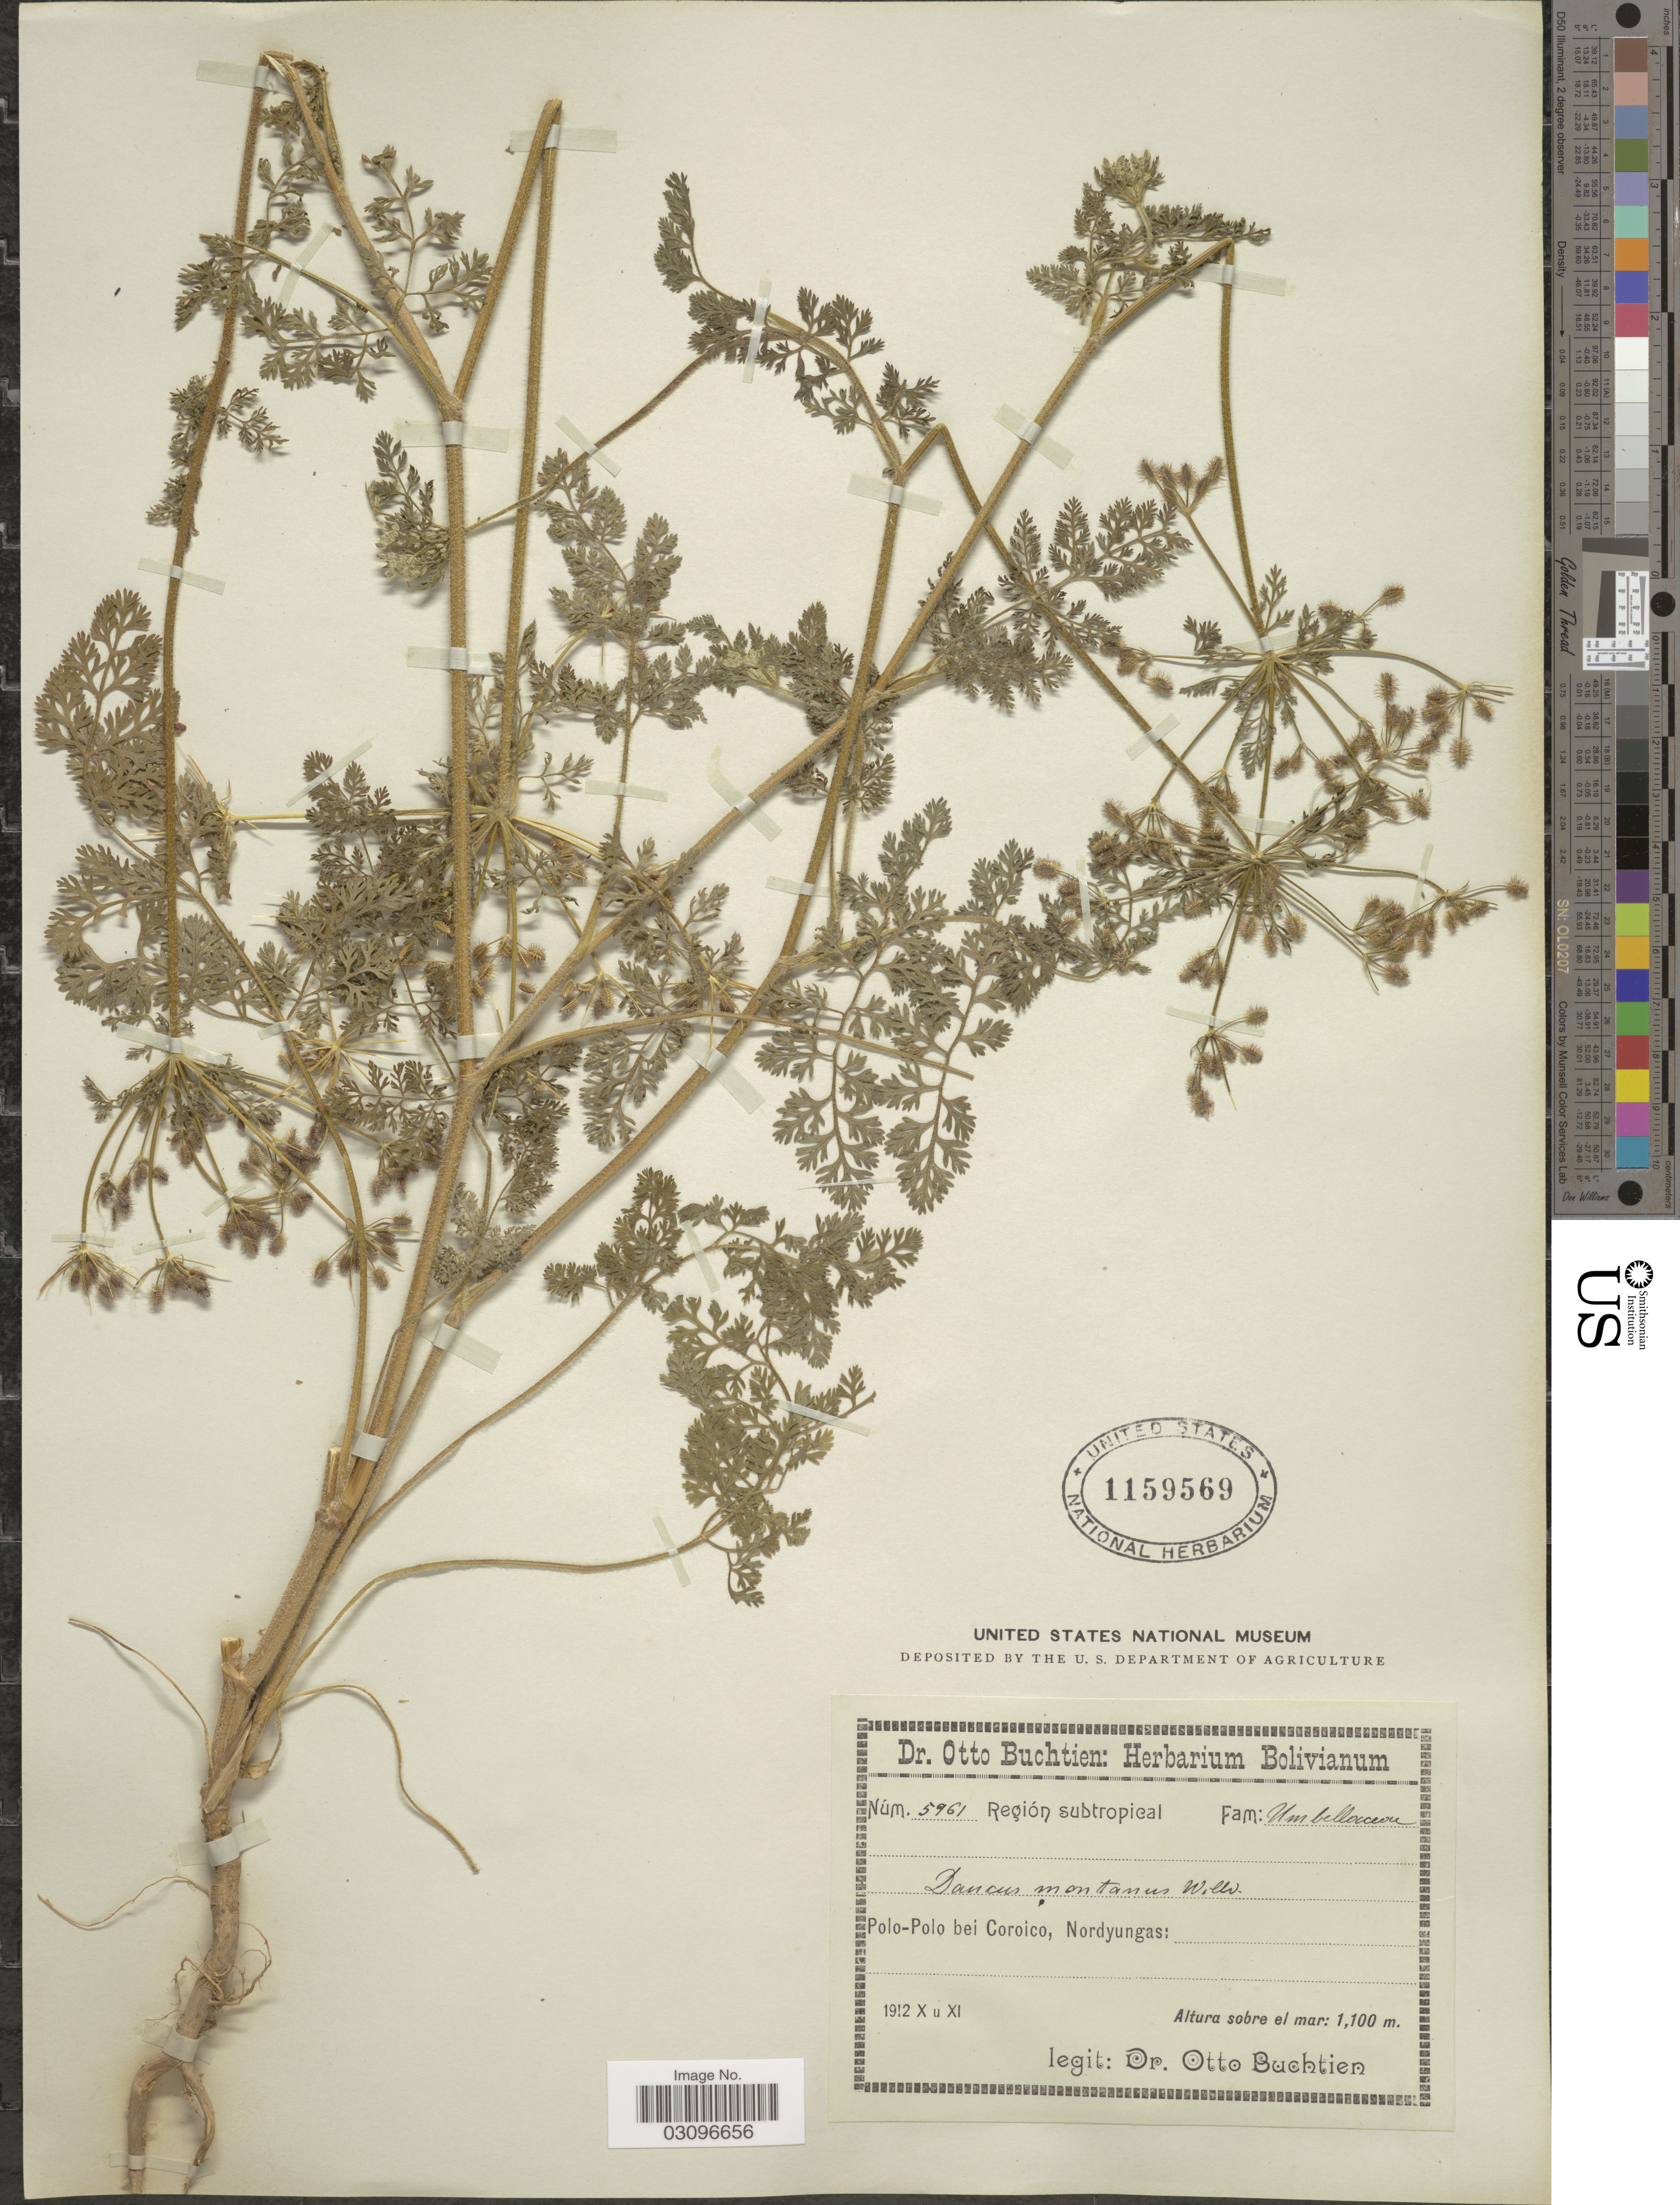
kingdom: Plantae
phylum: Tracheophyta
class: Magnoliopsida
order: Apiales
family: Apiaceae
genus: Daucus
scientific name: Daucus montanus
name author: Humb. & Bonpl. ex Spreng.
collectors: O. Buchtien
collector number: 5961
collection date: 1912-10/1912-11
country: Bolivia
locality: Polo-Polo bei Coroico, Nordyungas.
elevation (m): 1100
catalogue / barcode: US 1159569